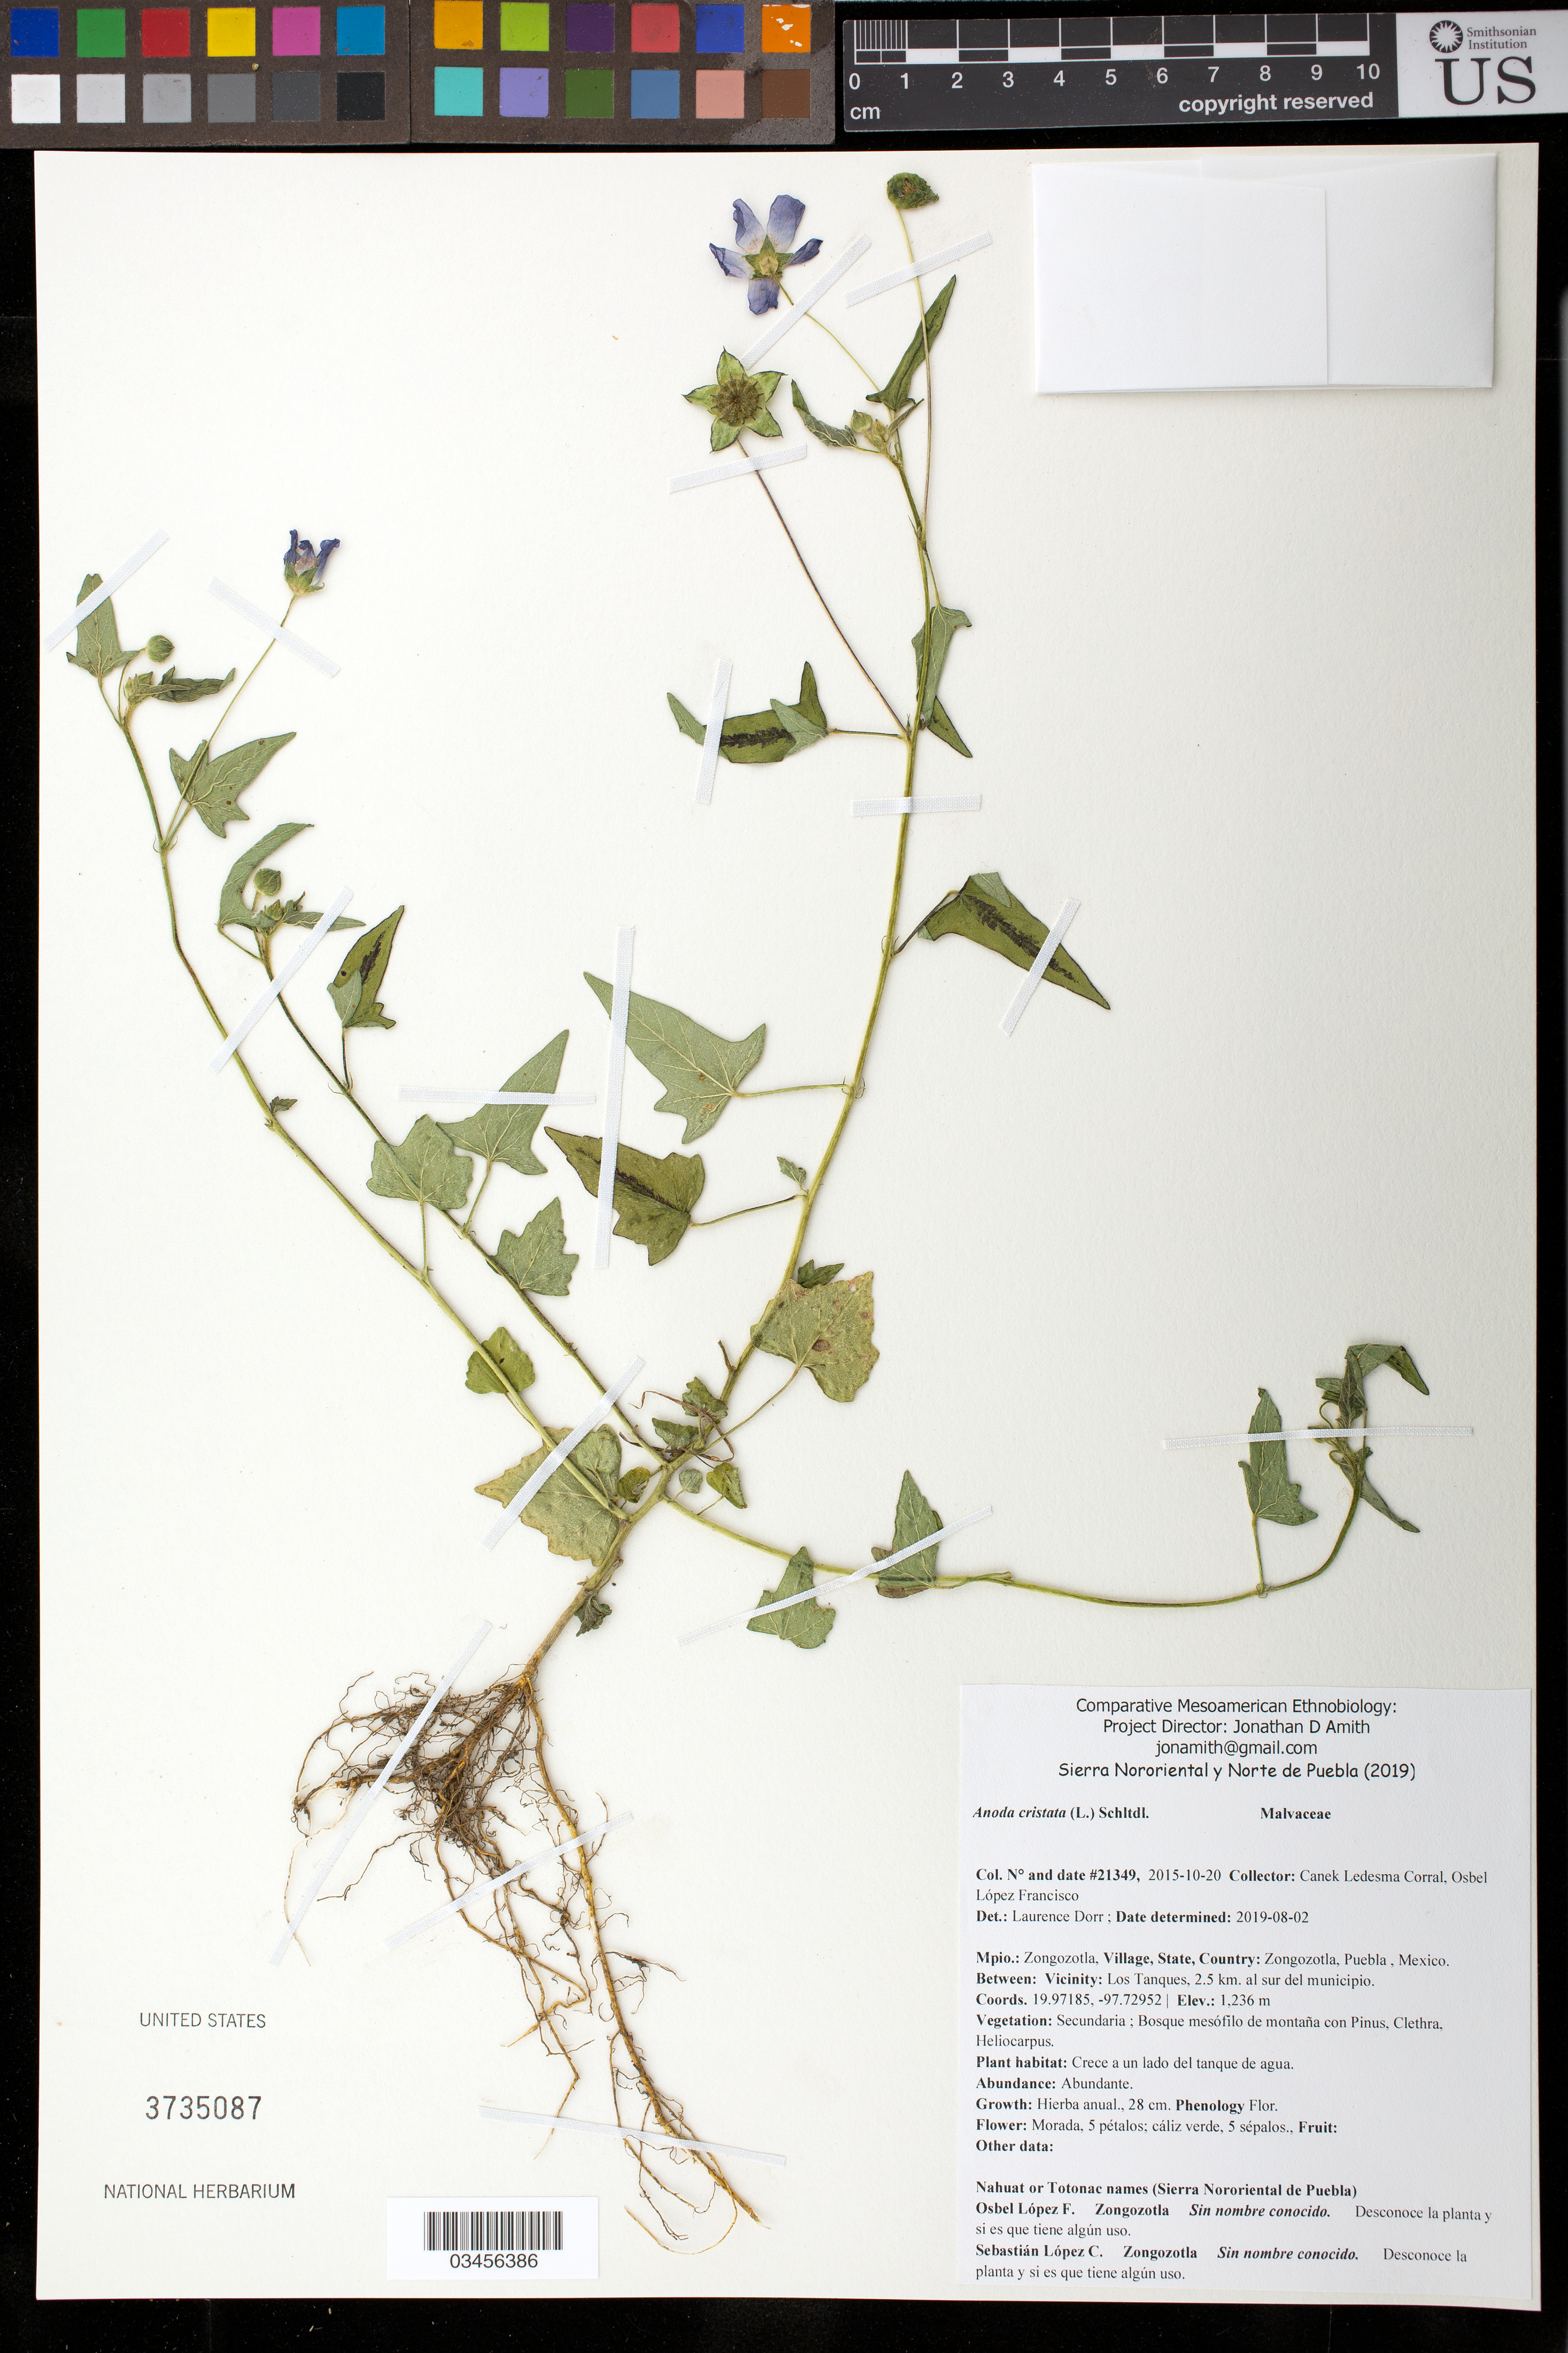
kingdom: Plantae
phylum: Tracheophyta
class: Magnoliopsida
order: Malvales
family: Malvaceae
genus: Anoda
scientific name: Anoda cristata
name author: (L.) Schltdl.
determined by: Coombes, Allen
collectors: Canek Ledesma C. & O. López Francisco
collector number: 21349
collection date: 2015-10-20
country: México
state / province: Puebla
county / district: Zongozotla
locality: PUEBLO: Zongozotla; LOCALIDAD EXACTA: Los Tanques, 2.5 km al sur del municipio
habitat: Bosque mesófilo de montaña con Pinus, Clethra, Heliocarpus. | Crece a un lado del tanque de agua.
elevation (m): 1236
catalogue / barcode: US 3735087